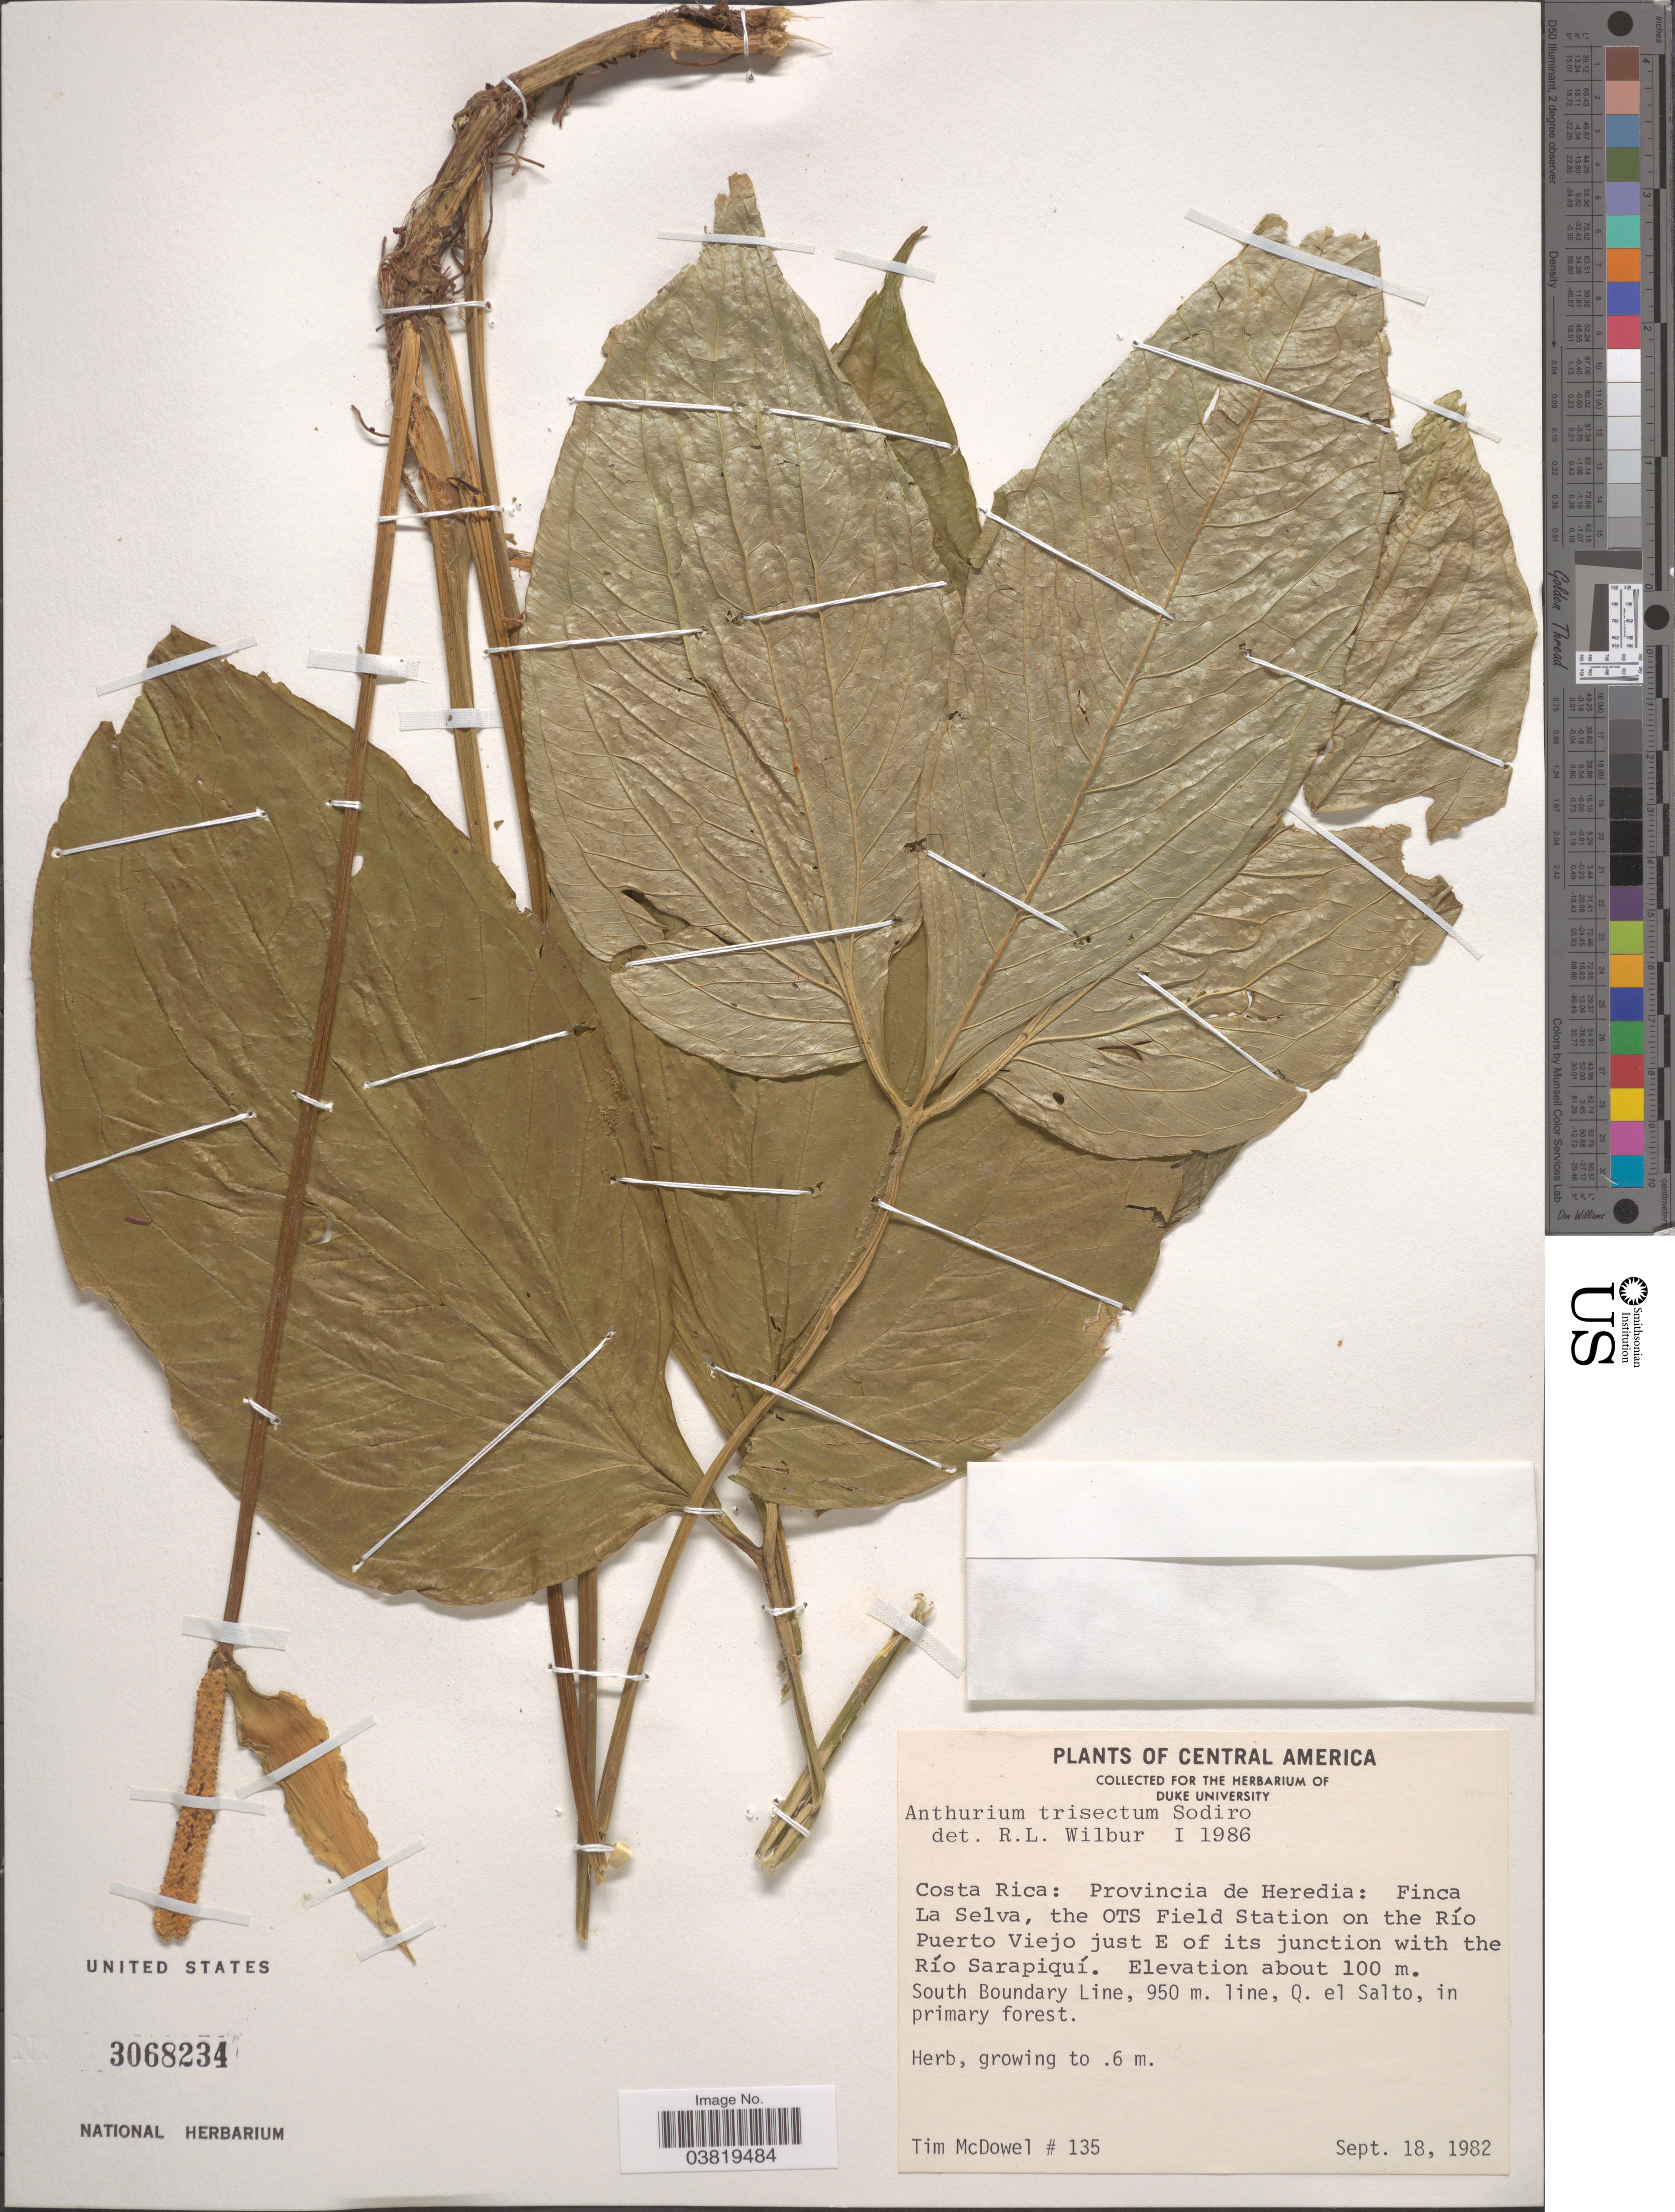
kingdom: Plantae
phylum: Tracheophyta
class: Liliopsida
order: Alismatales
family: Araceae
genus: Anthurium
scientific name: Anthurium trisectum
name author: Sodiro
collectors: T. McDowell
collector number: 135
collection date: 1982-09-18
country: Costa Rica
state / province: Heredia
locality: Finca La Selva, the OTS Field Station on the Río Puerto Viejo just E of its junction with the Río Sarapiquí. South Boundary Line, 950 m. line, Q. el Salto.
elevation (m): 100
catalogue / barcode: US 3068234